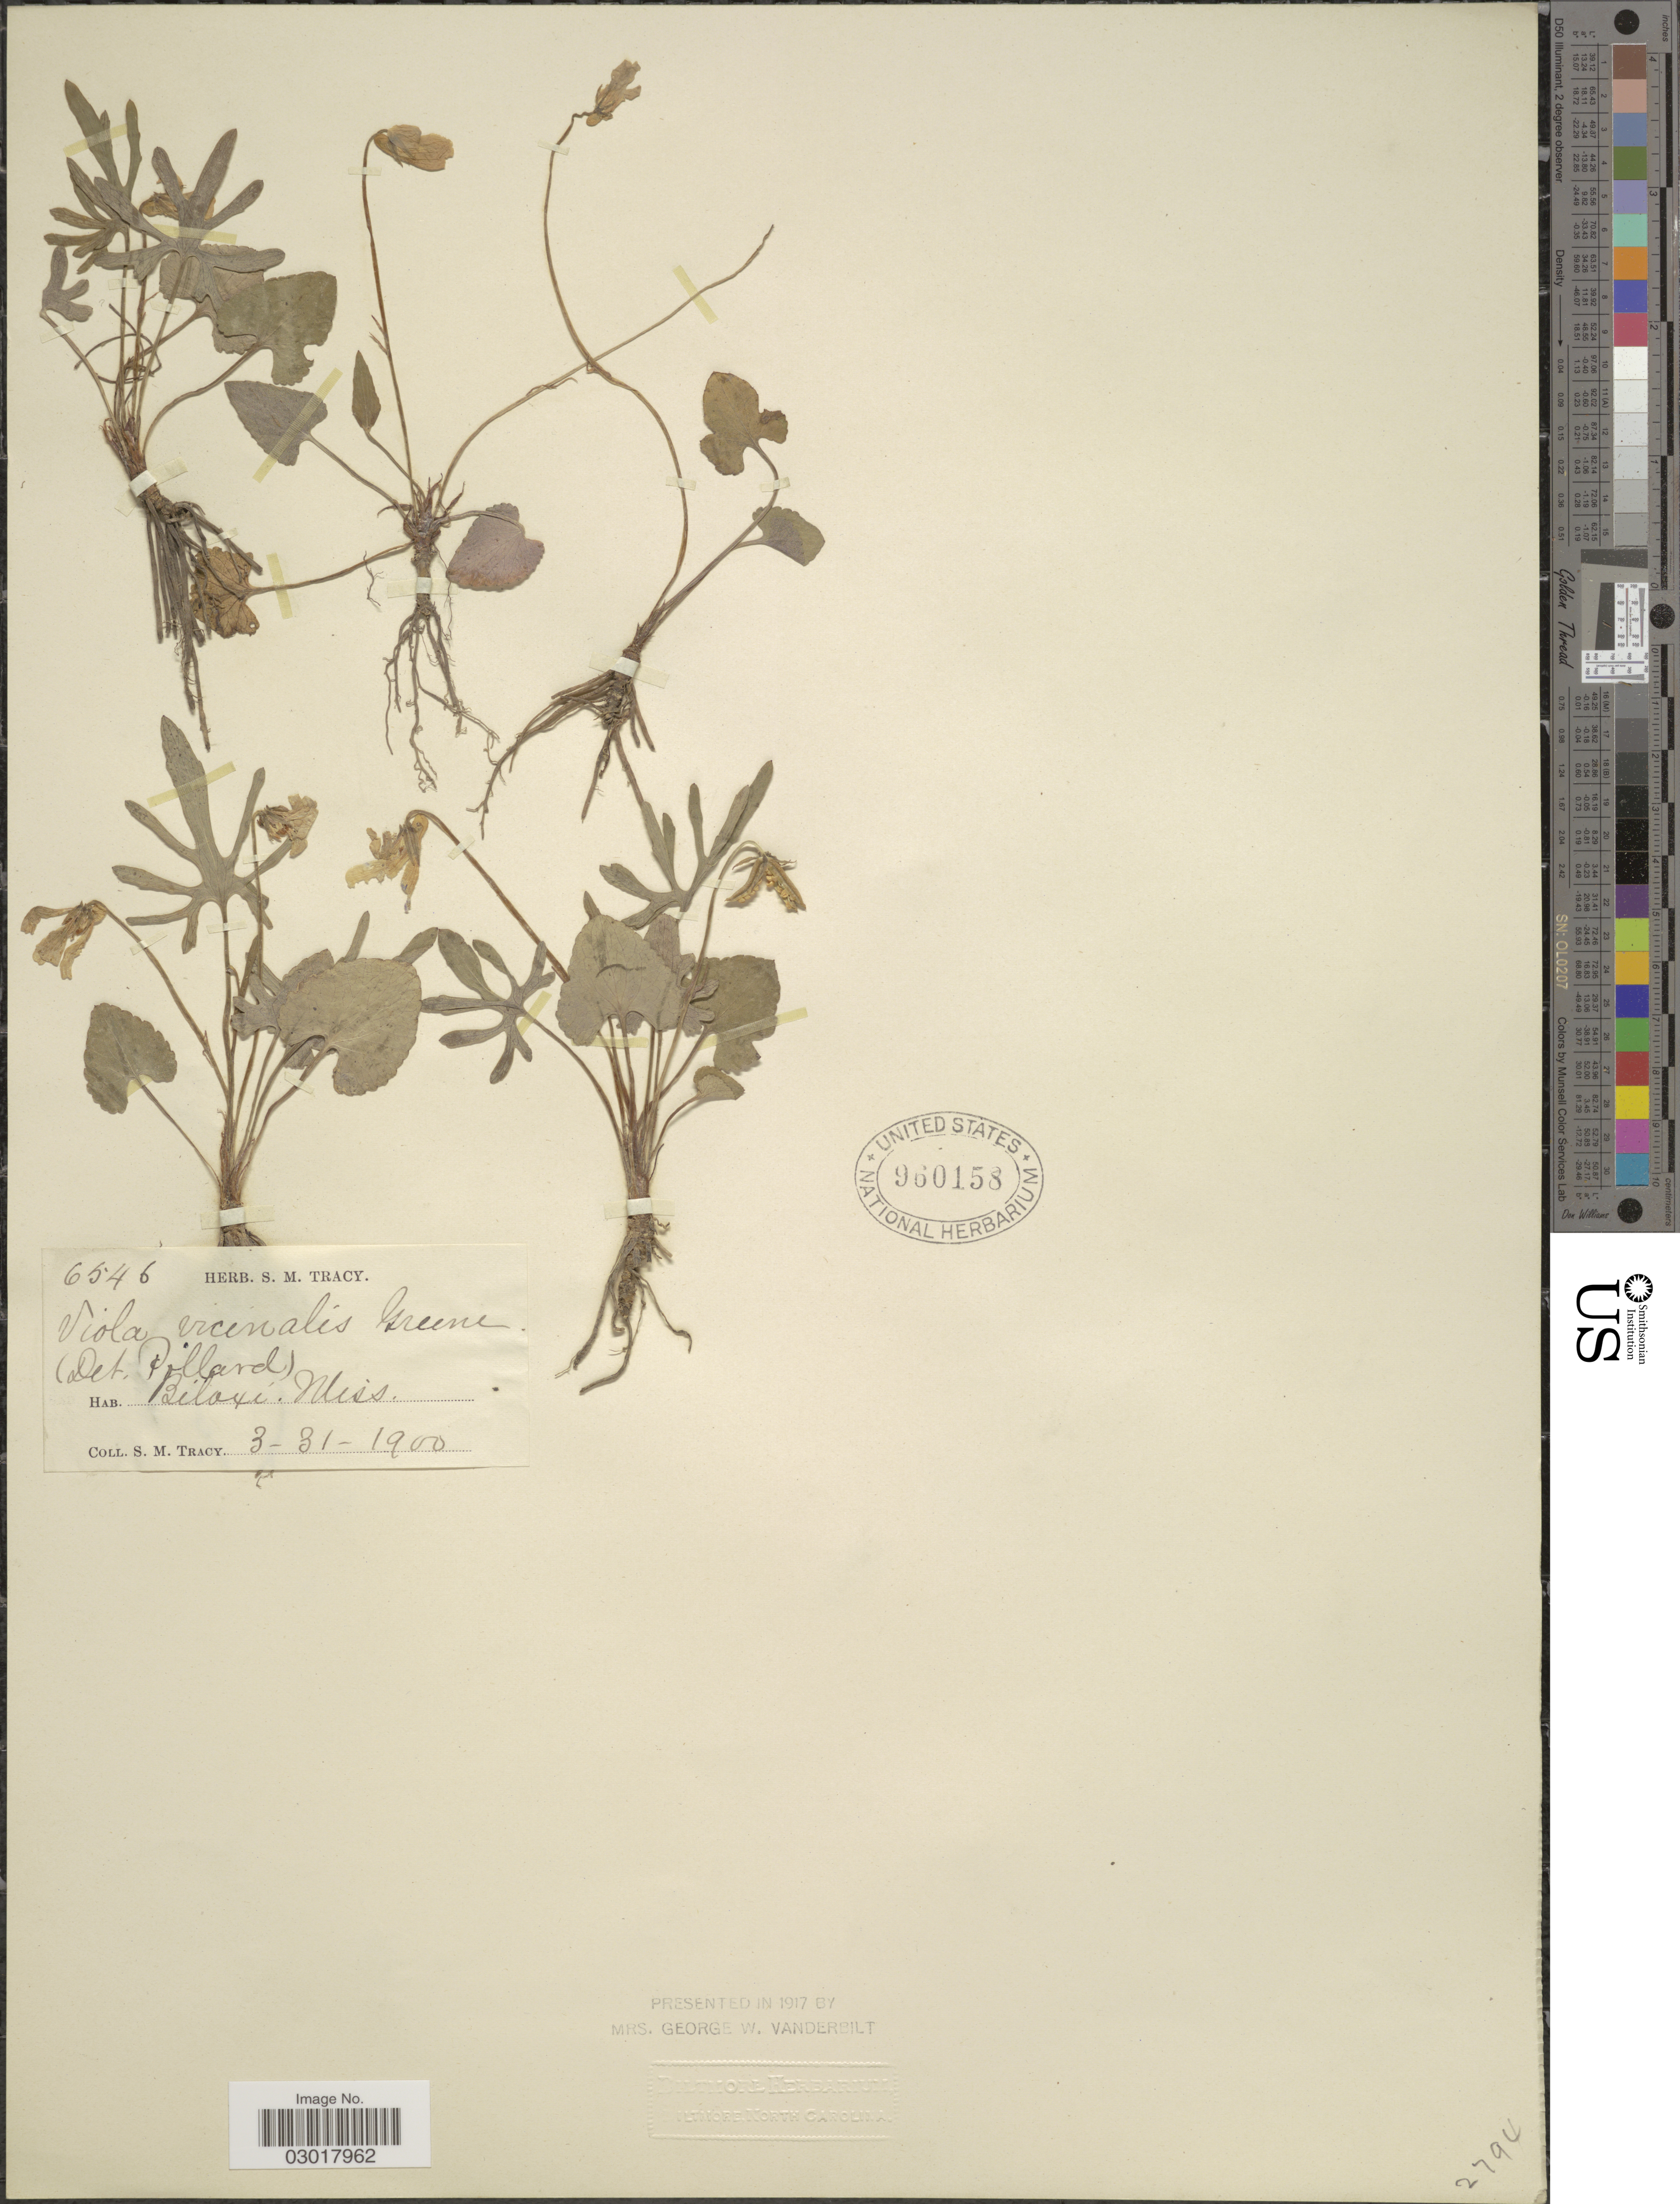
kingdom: Plantae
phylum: Tracheophyta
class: Magnoliopsida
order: Malpighiales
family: Violaceae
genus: Viola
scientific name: Viola vicinalis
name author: Greene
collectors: S. M. Tracy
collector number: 6546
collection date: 1900-03-31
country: United States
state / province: Mississippi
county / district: Harrison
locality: Biloxi.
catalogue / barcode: US 960158